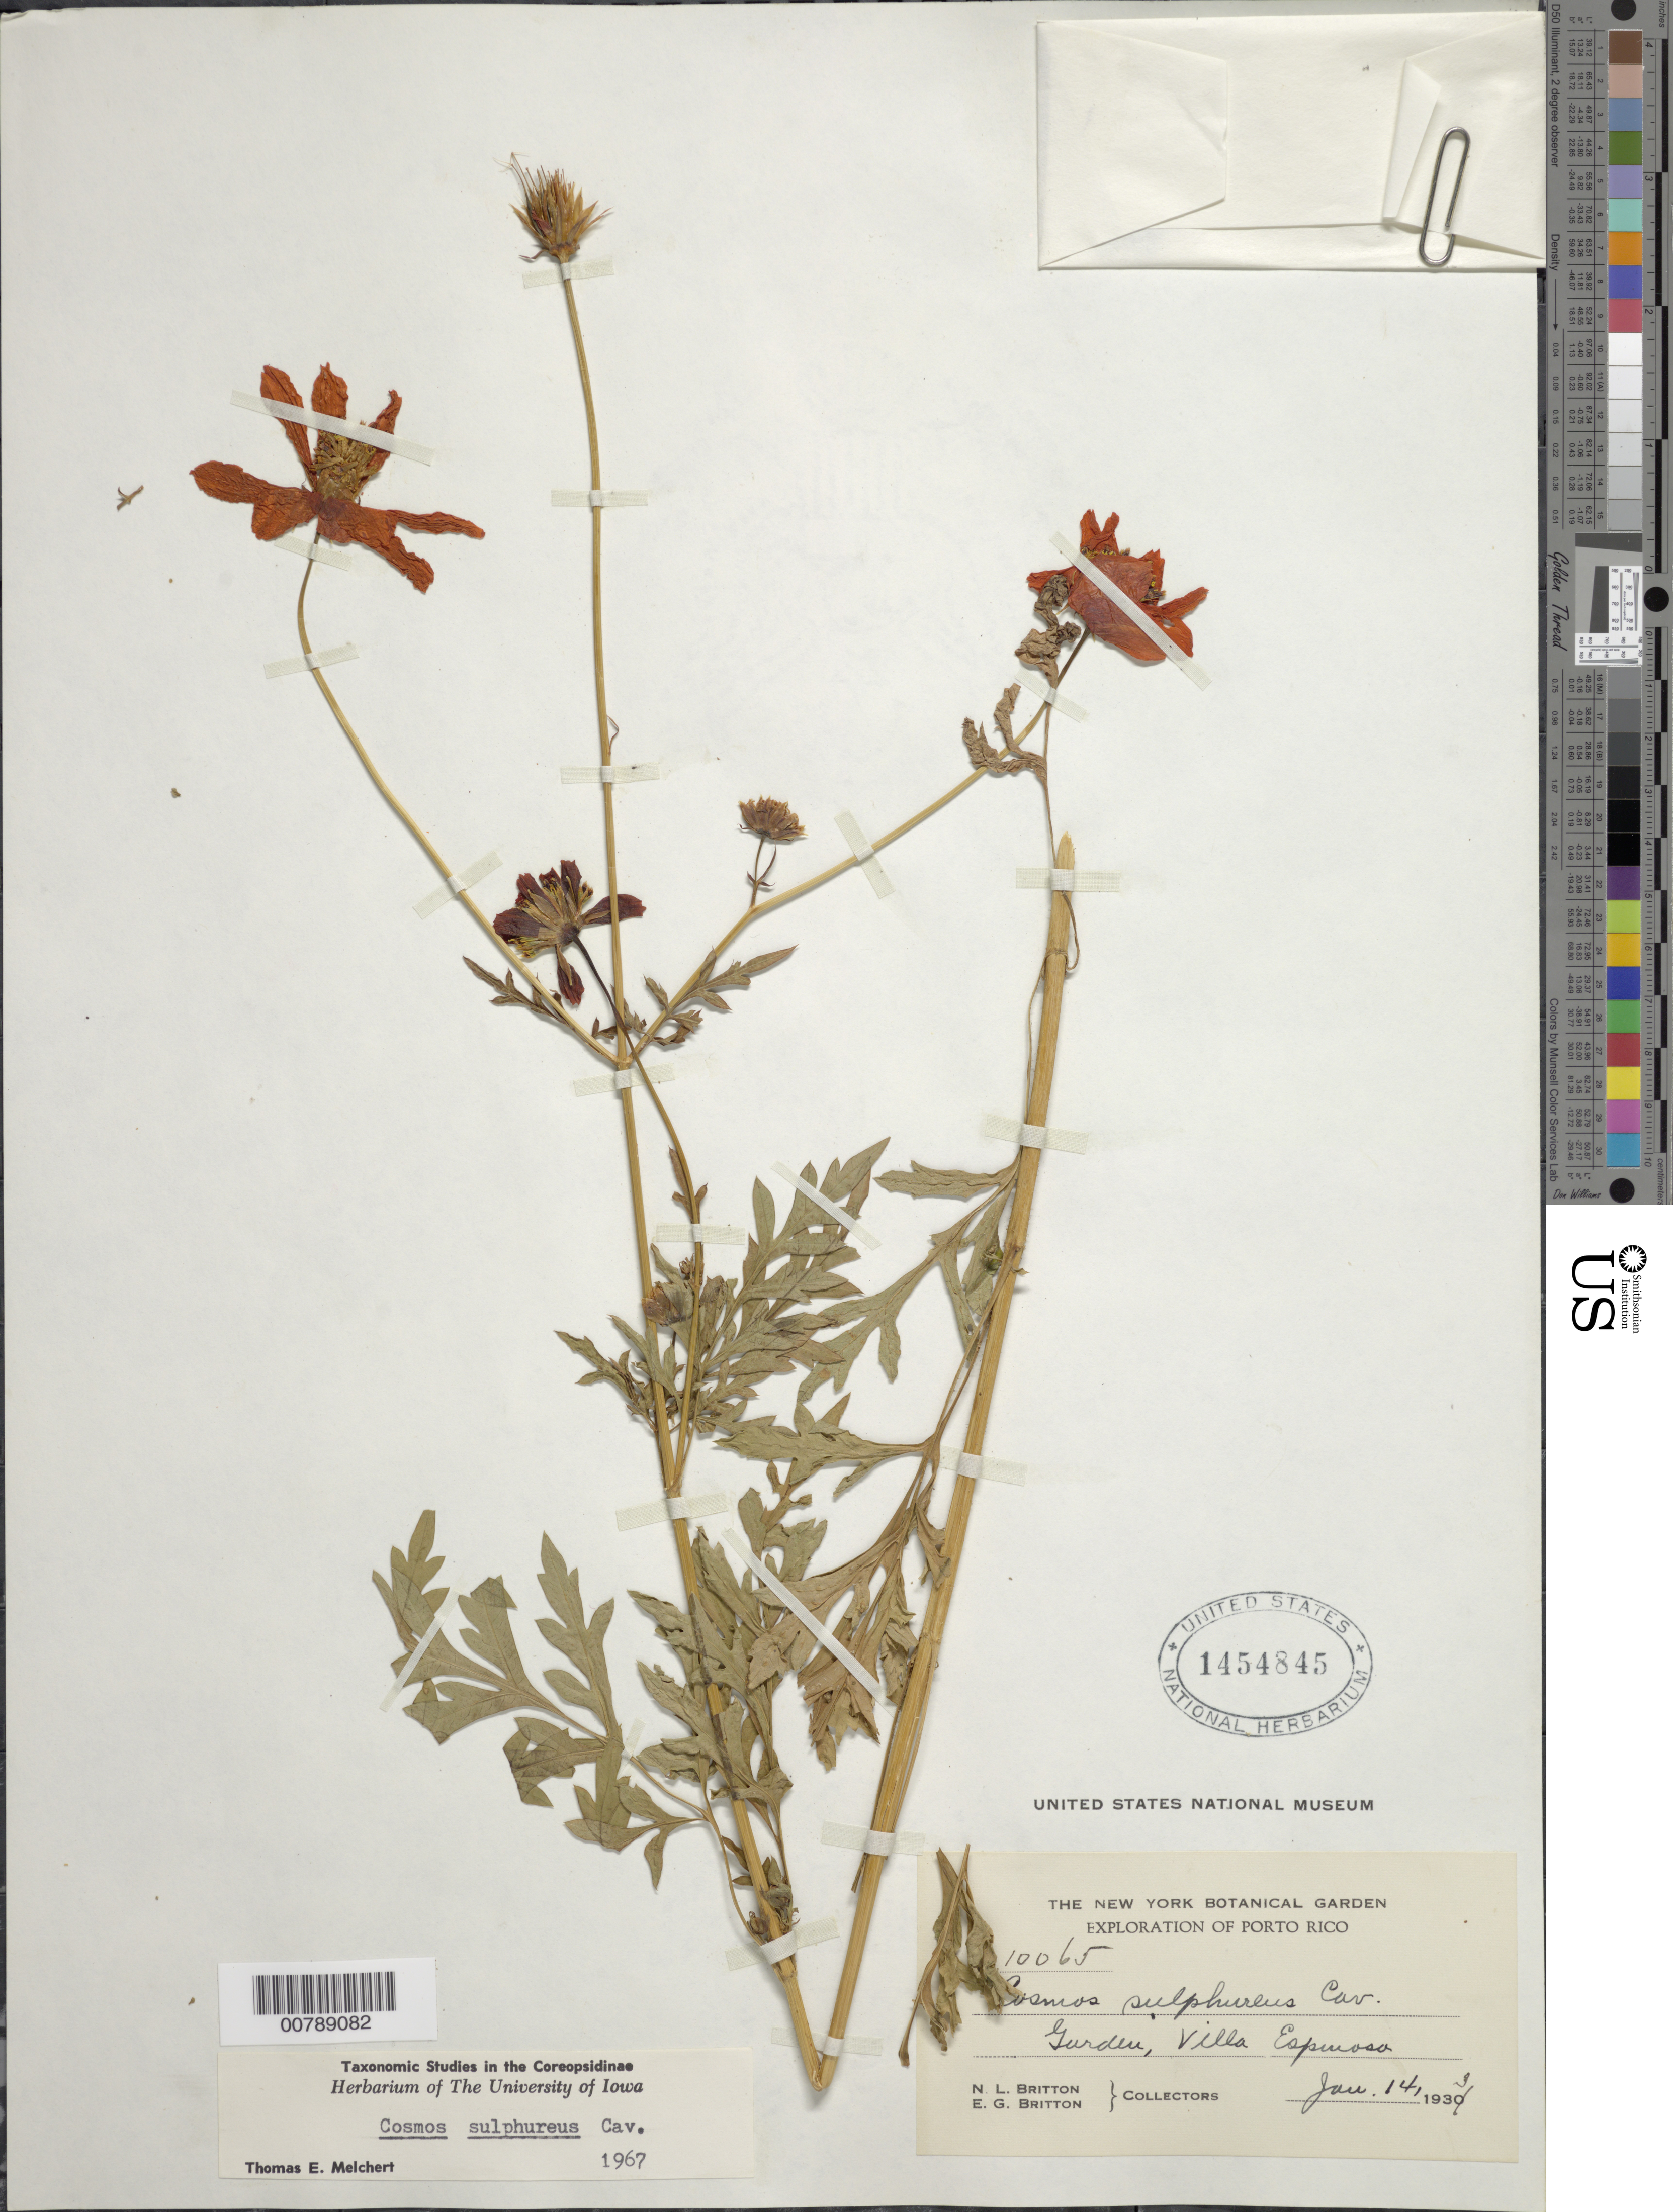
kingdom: Plantae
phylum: Tracheophyta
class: Magnoliopsida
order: Asterales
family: Asteraceae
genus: Cosmos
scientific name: Cosmos sulphureus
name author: Cav.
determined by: Melchert, T. E.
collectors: N. Britton & E. G. Britton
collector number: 10065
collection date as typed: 14 Jan 1933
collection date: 1933-01-14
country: Puerto Rico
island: Vieques I.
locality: Garden, Villa Espinosa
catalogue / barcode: US 1454845